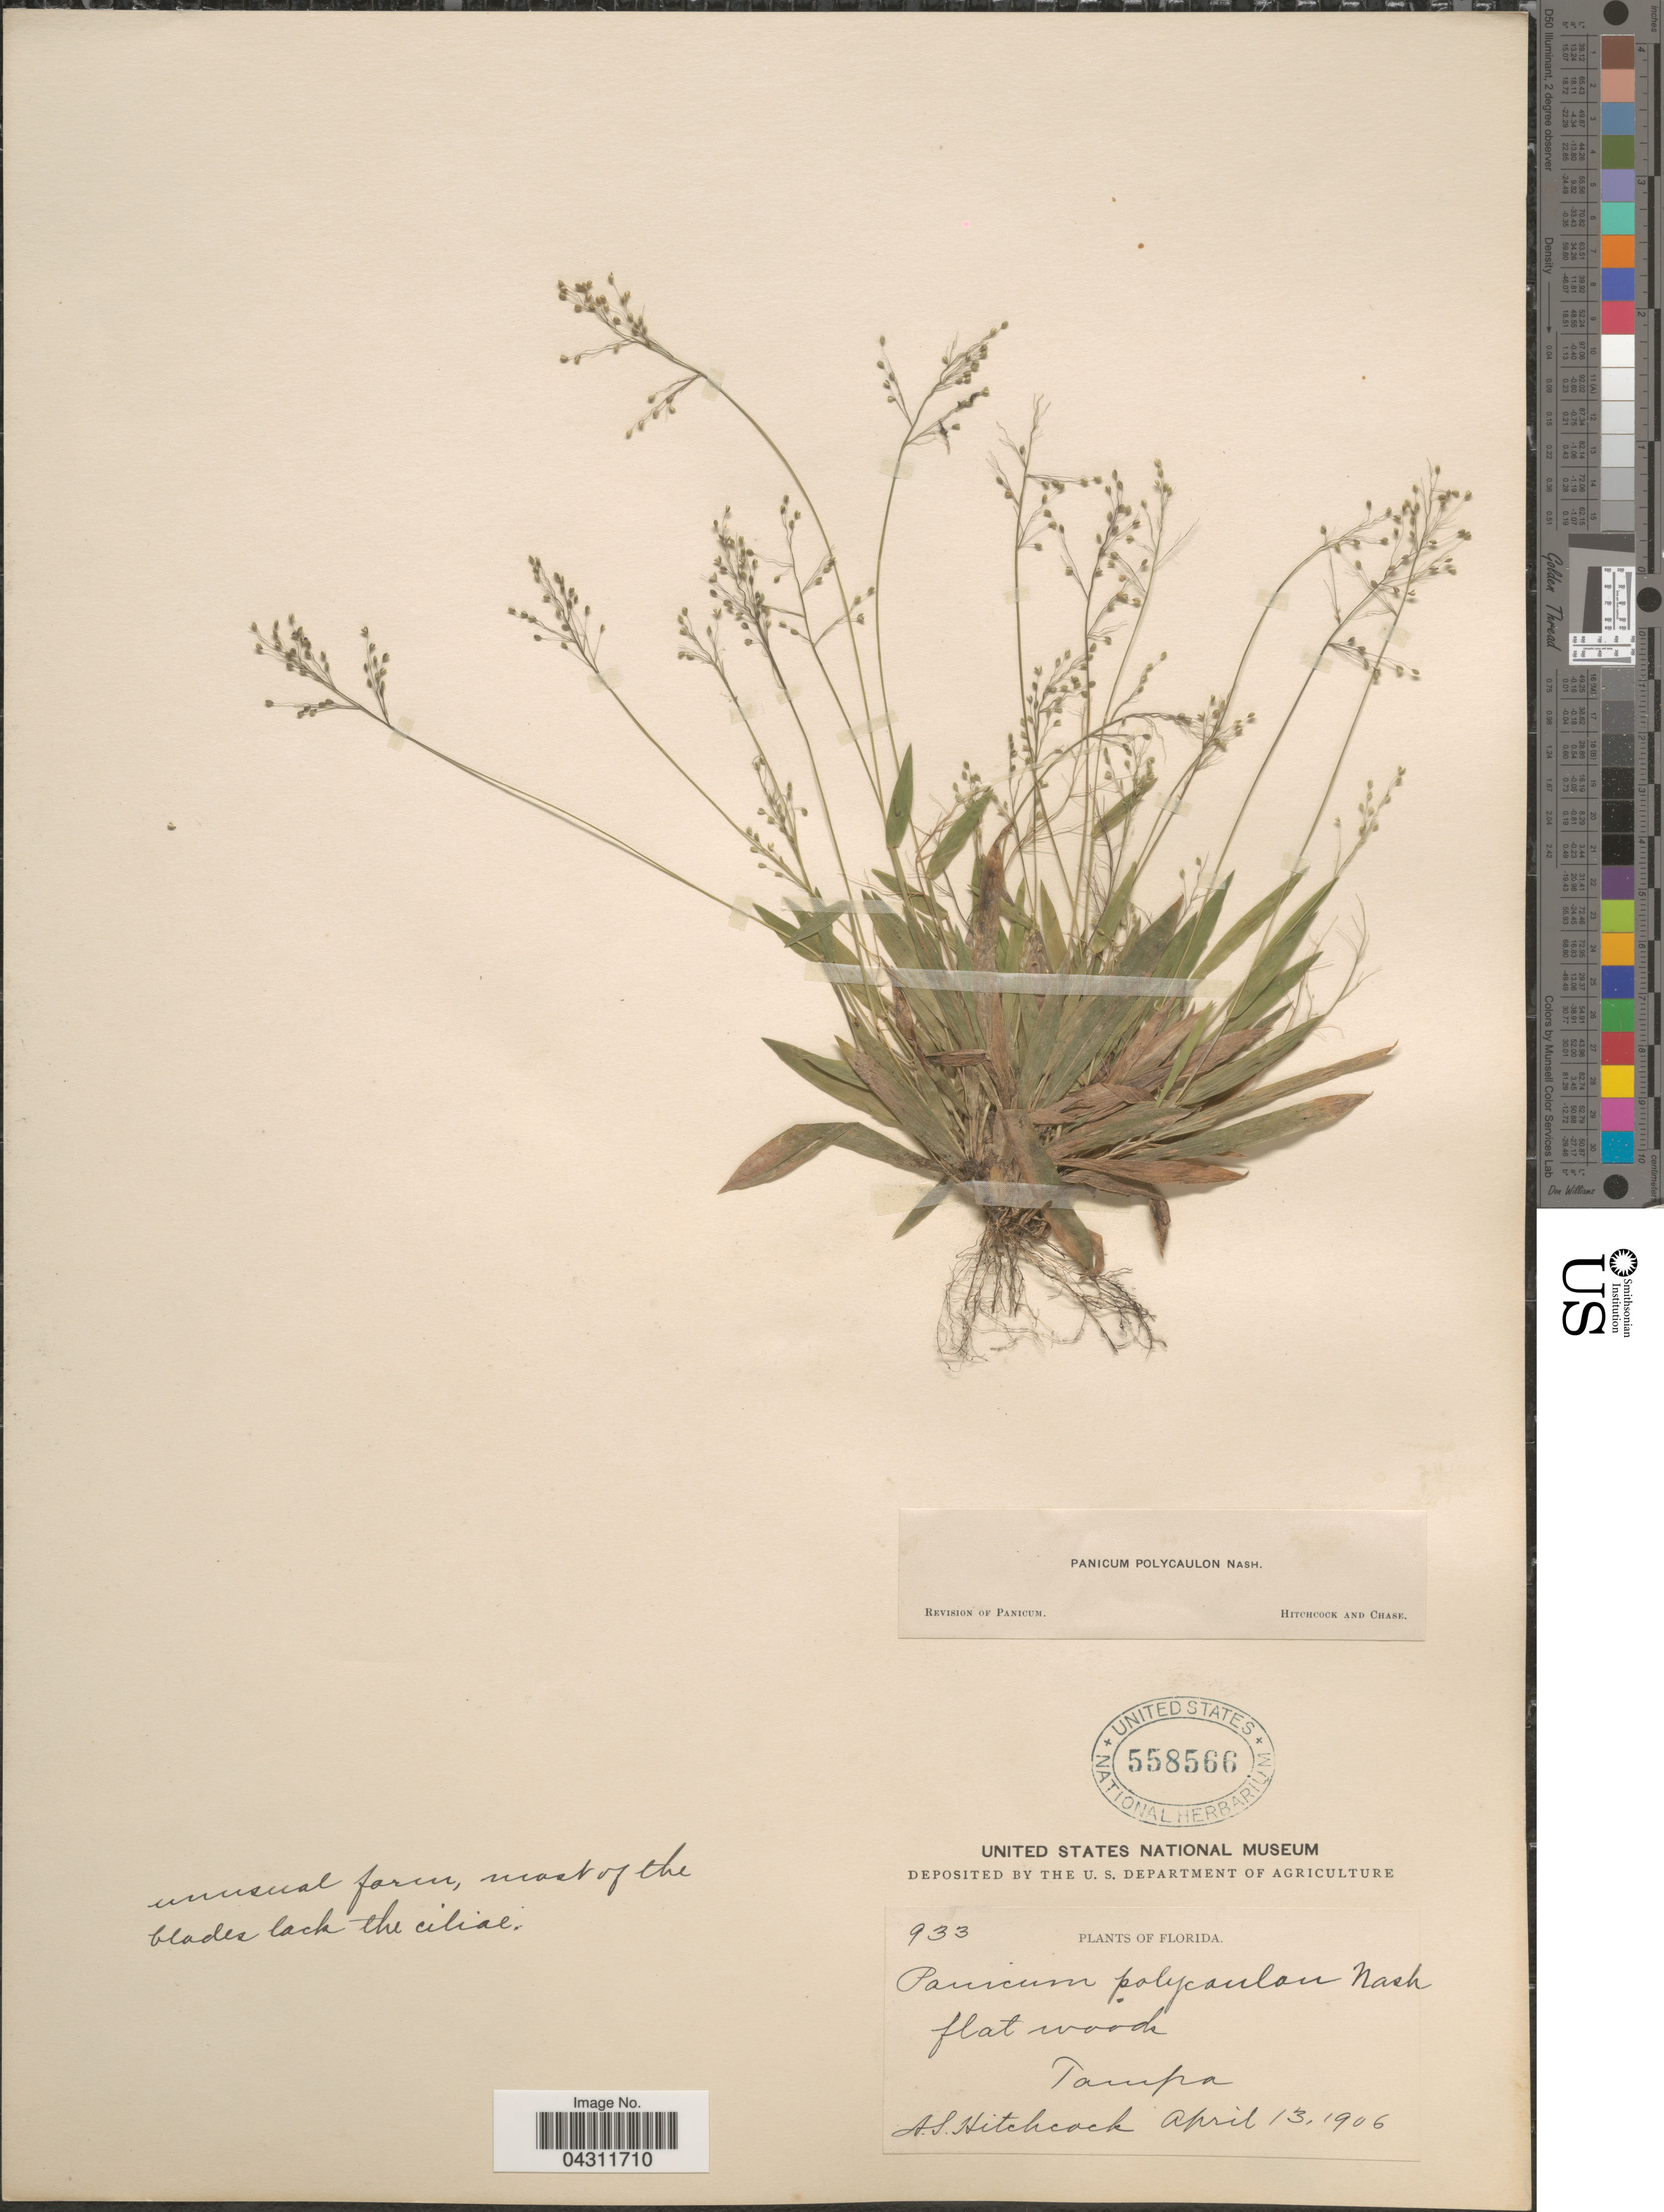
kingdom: Plantae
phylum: Tracheophyta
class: Liliopsida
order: Poales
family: Poaceae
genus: Dichanthelium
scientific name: Dichanthelium strigosum var. glabrescens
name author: (Griseb.) Freckmann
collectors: A. S. Hitchcock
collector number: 933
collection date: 1906-04-13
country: United States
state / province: Florida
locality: Tampa.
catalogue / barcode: US 558566